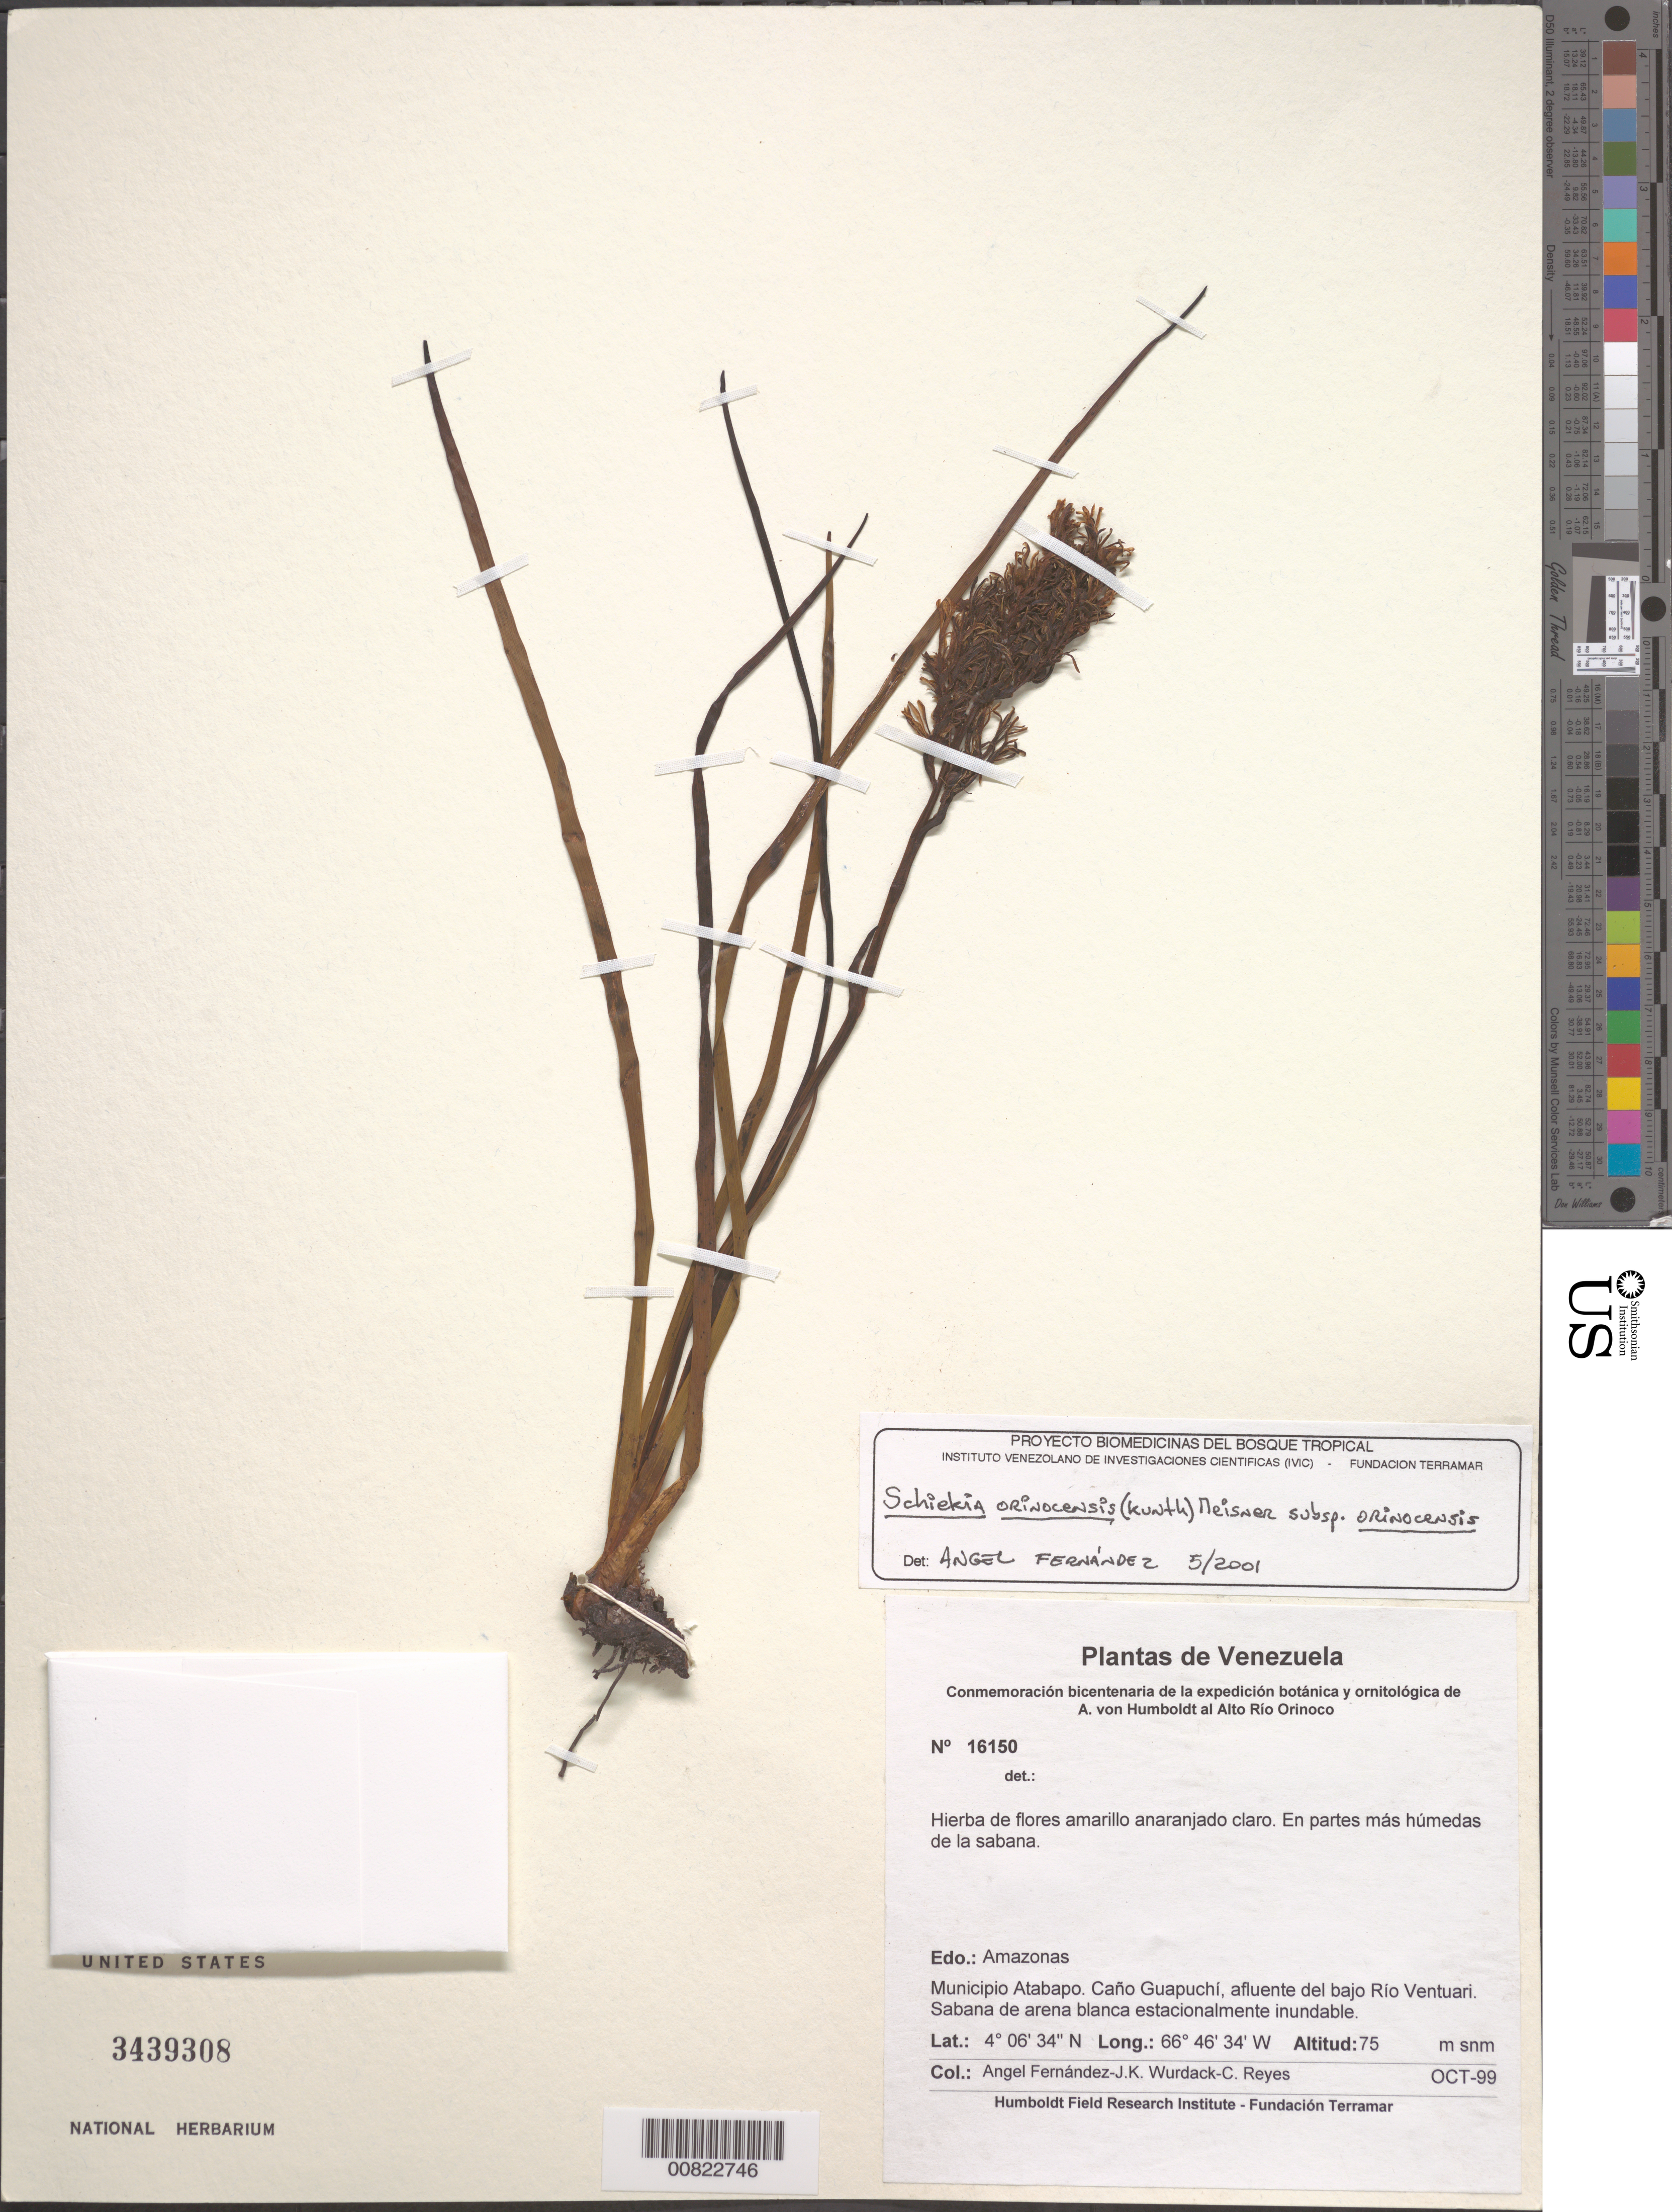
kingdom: Plantae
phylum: Tracheophyta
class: Liliopsida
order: Commelinales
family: Haemodoraceae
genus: Schiekia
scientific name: Schiekia orinocensis subsp. orinocensis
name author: (Kunth) Meisn.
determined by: Fernández, A.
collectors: A. Fernández, K. Wurdack & C. Reyes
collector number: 16150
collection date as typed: Oct-99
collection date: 1999-10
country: Venezuela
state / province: Amazonas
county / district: Atabapo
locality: Caño Guapuchi, affluente del bajo Río Ventuari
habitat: Sabana de arena blanca estacionalmente inundable; en partes mas húmedas de la sabana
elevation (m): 75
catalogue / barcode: US 3439308